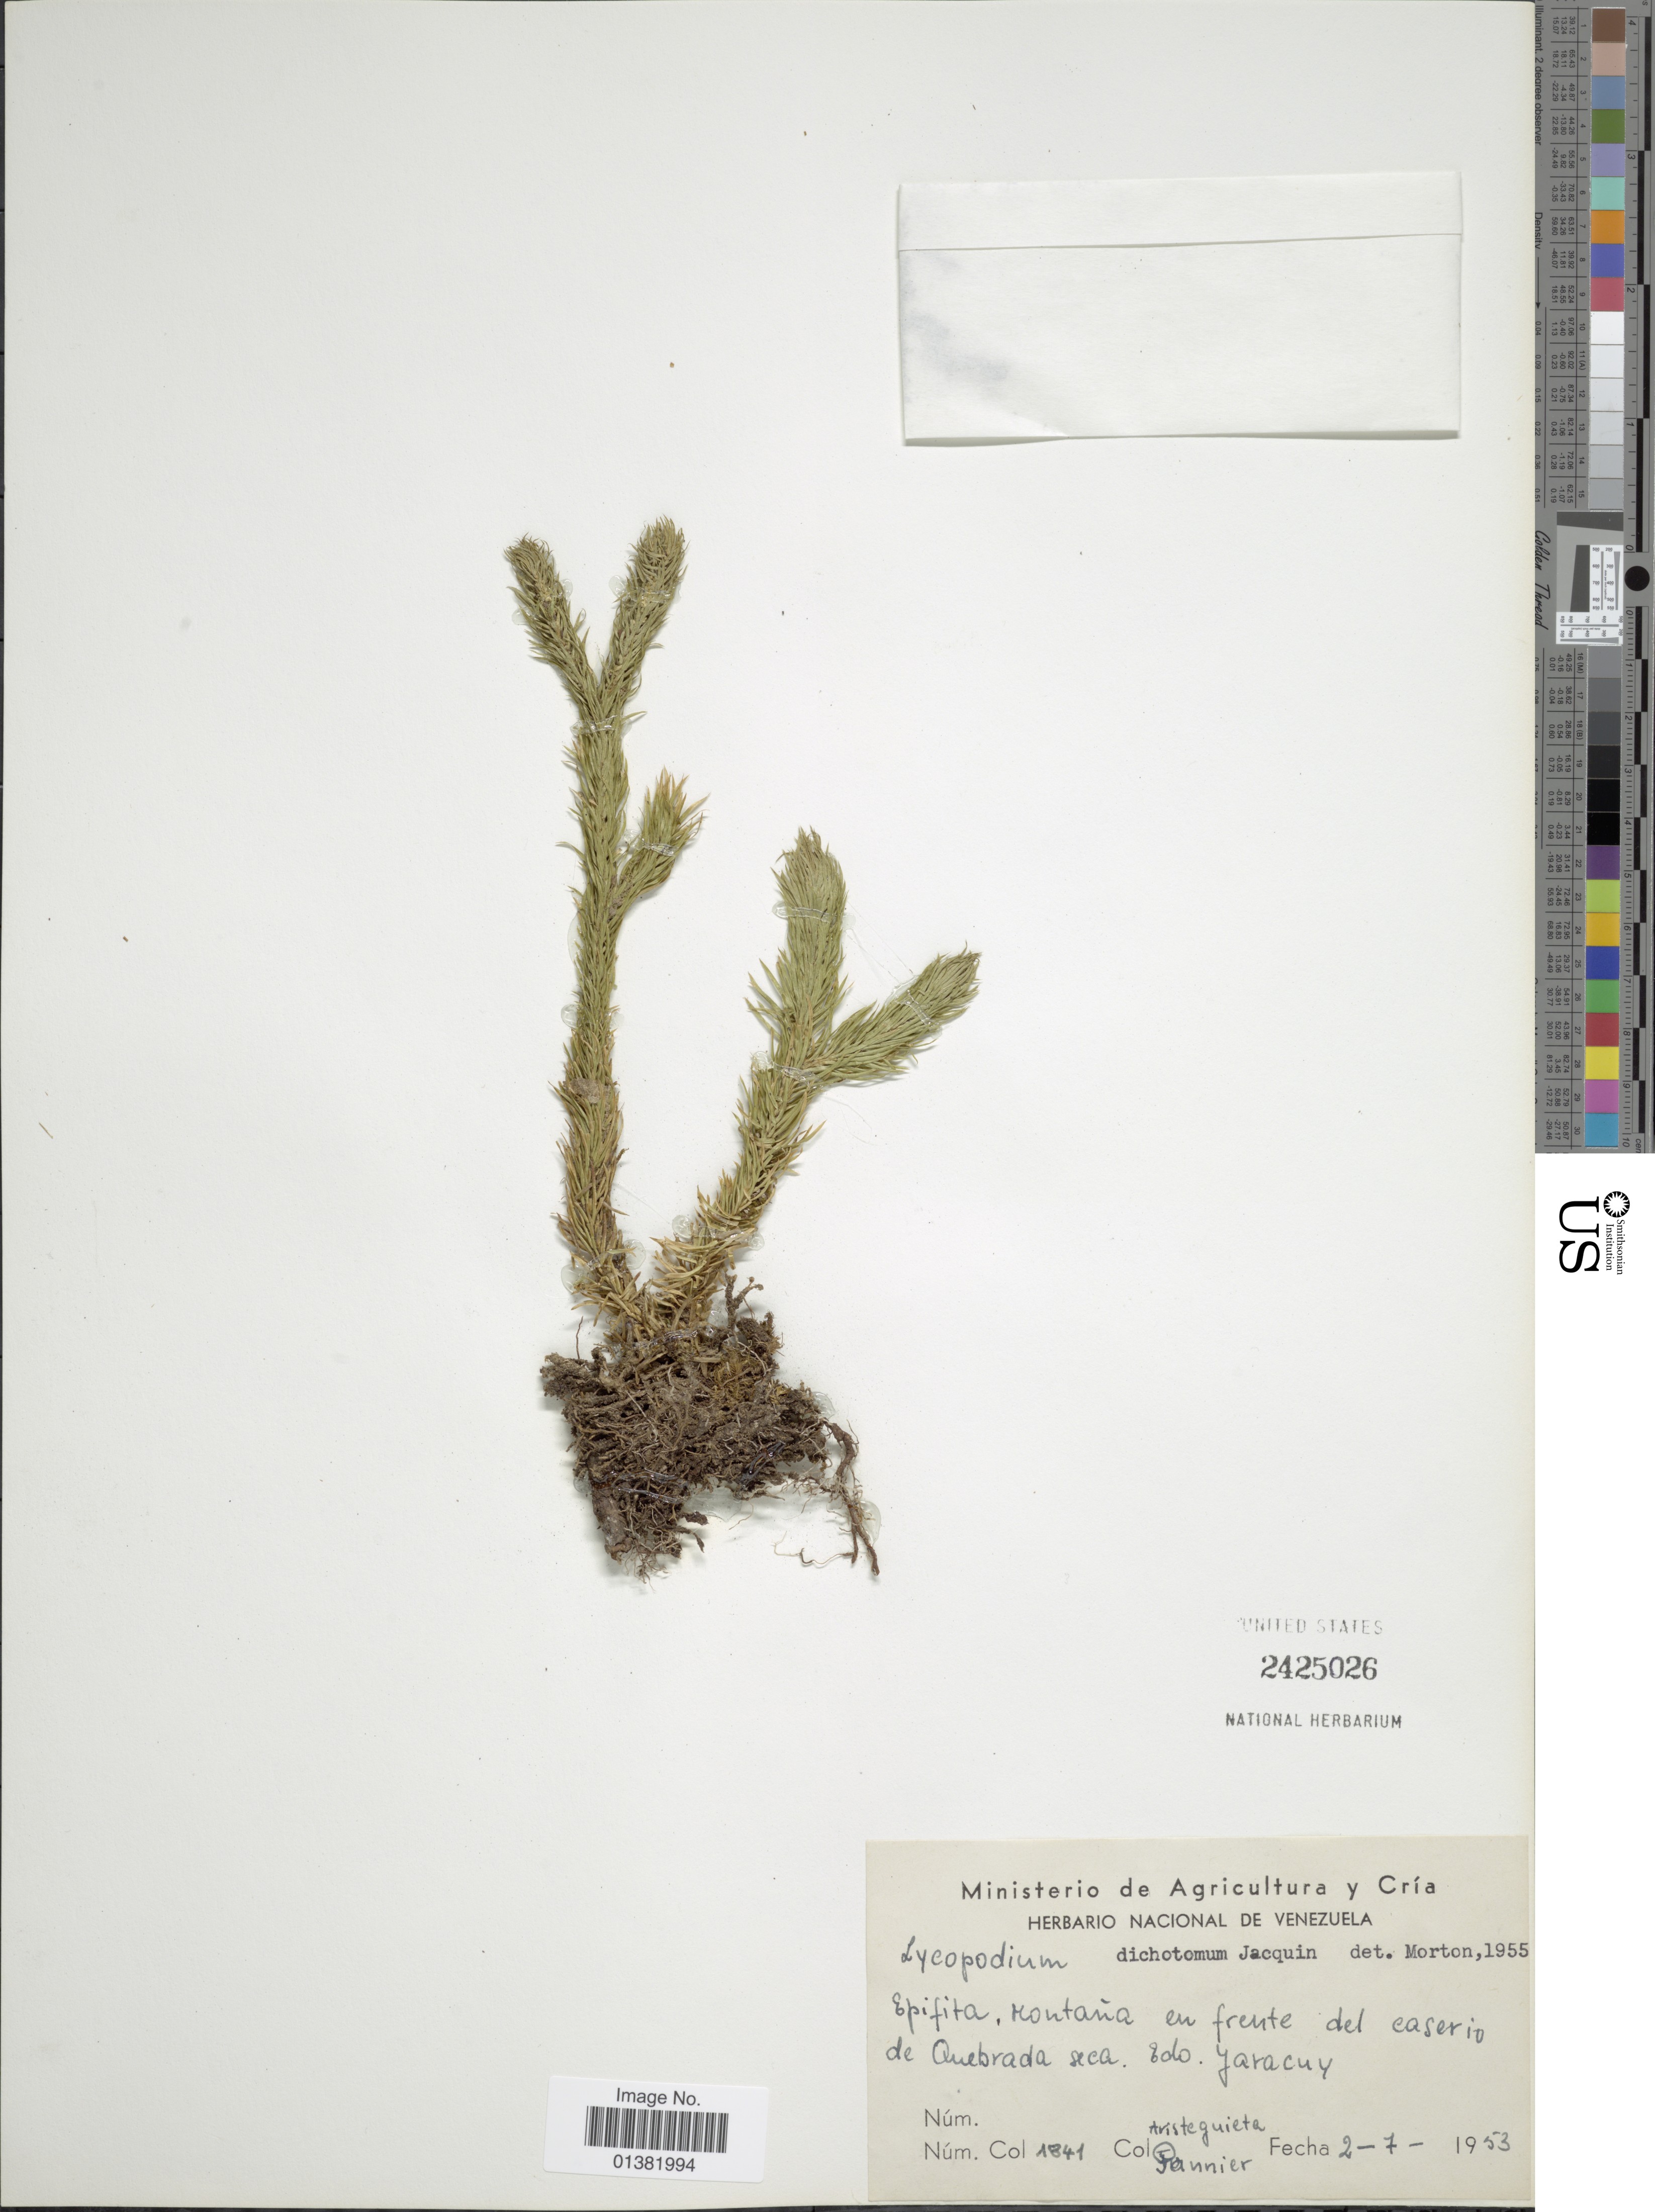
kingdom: Plantae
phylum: Tracheophyta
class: Lycopodiopsida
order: Lycopodiales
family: Lycopodiaceae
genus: Phlegmariurus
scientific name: Phlegmariurus dichotomus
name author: (Jacq.) W.H. Wagner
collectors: -. Aristeguieta & F. Pannier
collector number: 1841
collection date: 1953-07-02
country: Venezuela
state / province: Yaracuy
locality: Montana en frente del caserio de Quebrada seca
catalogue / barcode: US 2425026